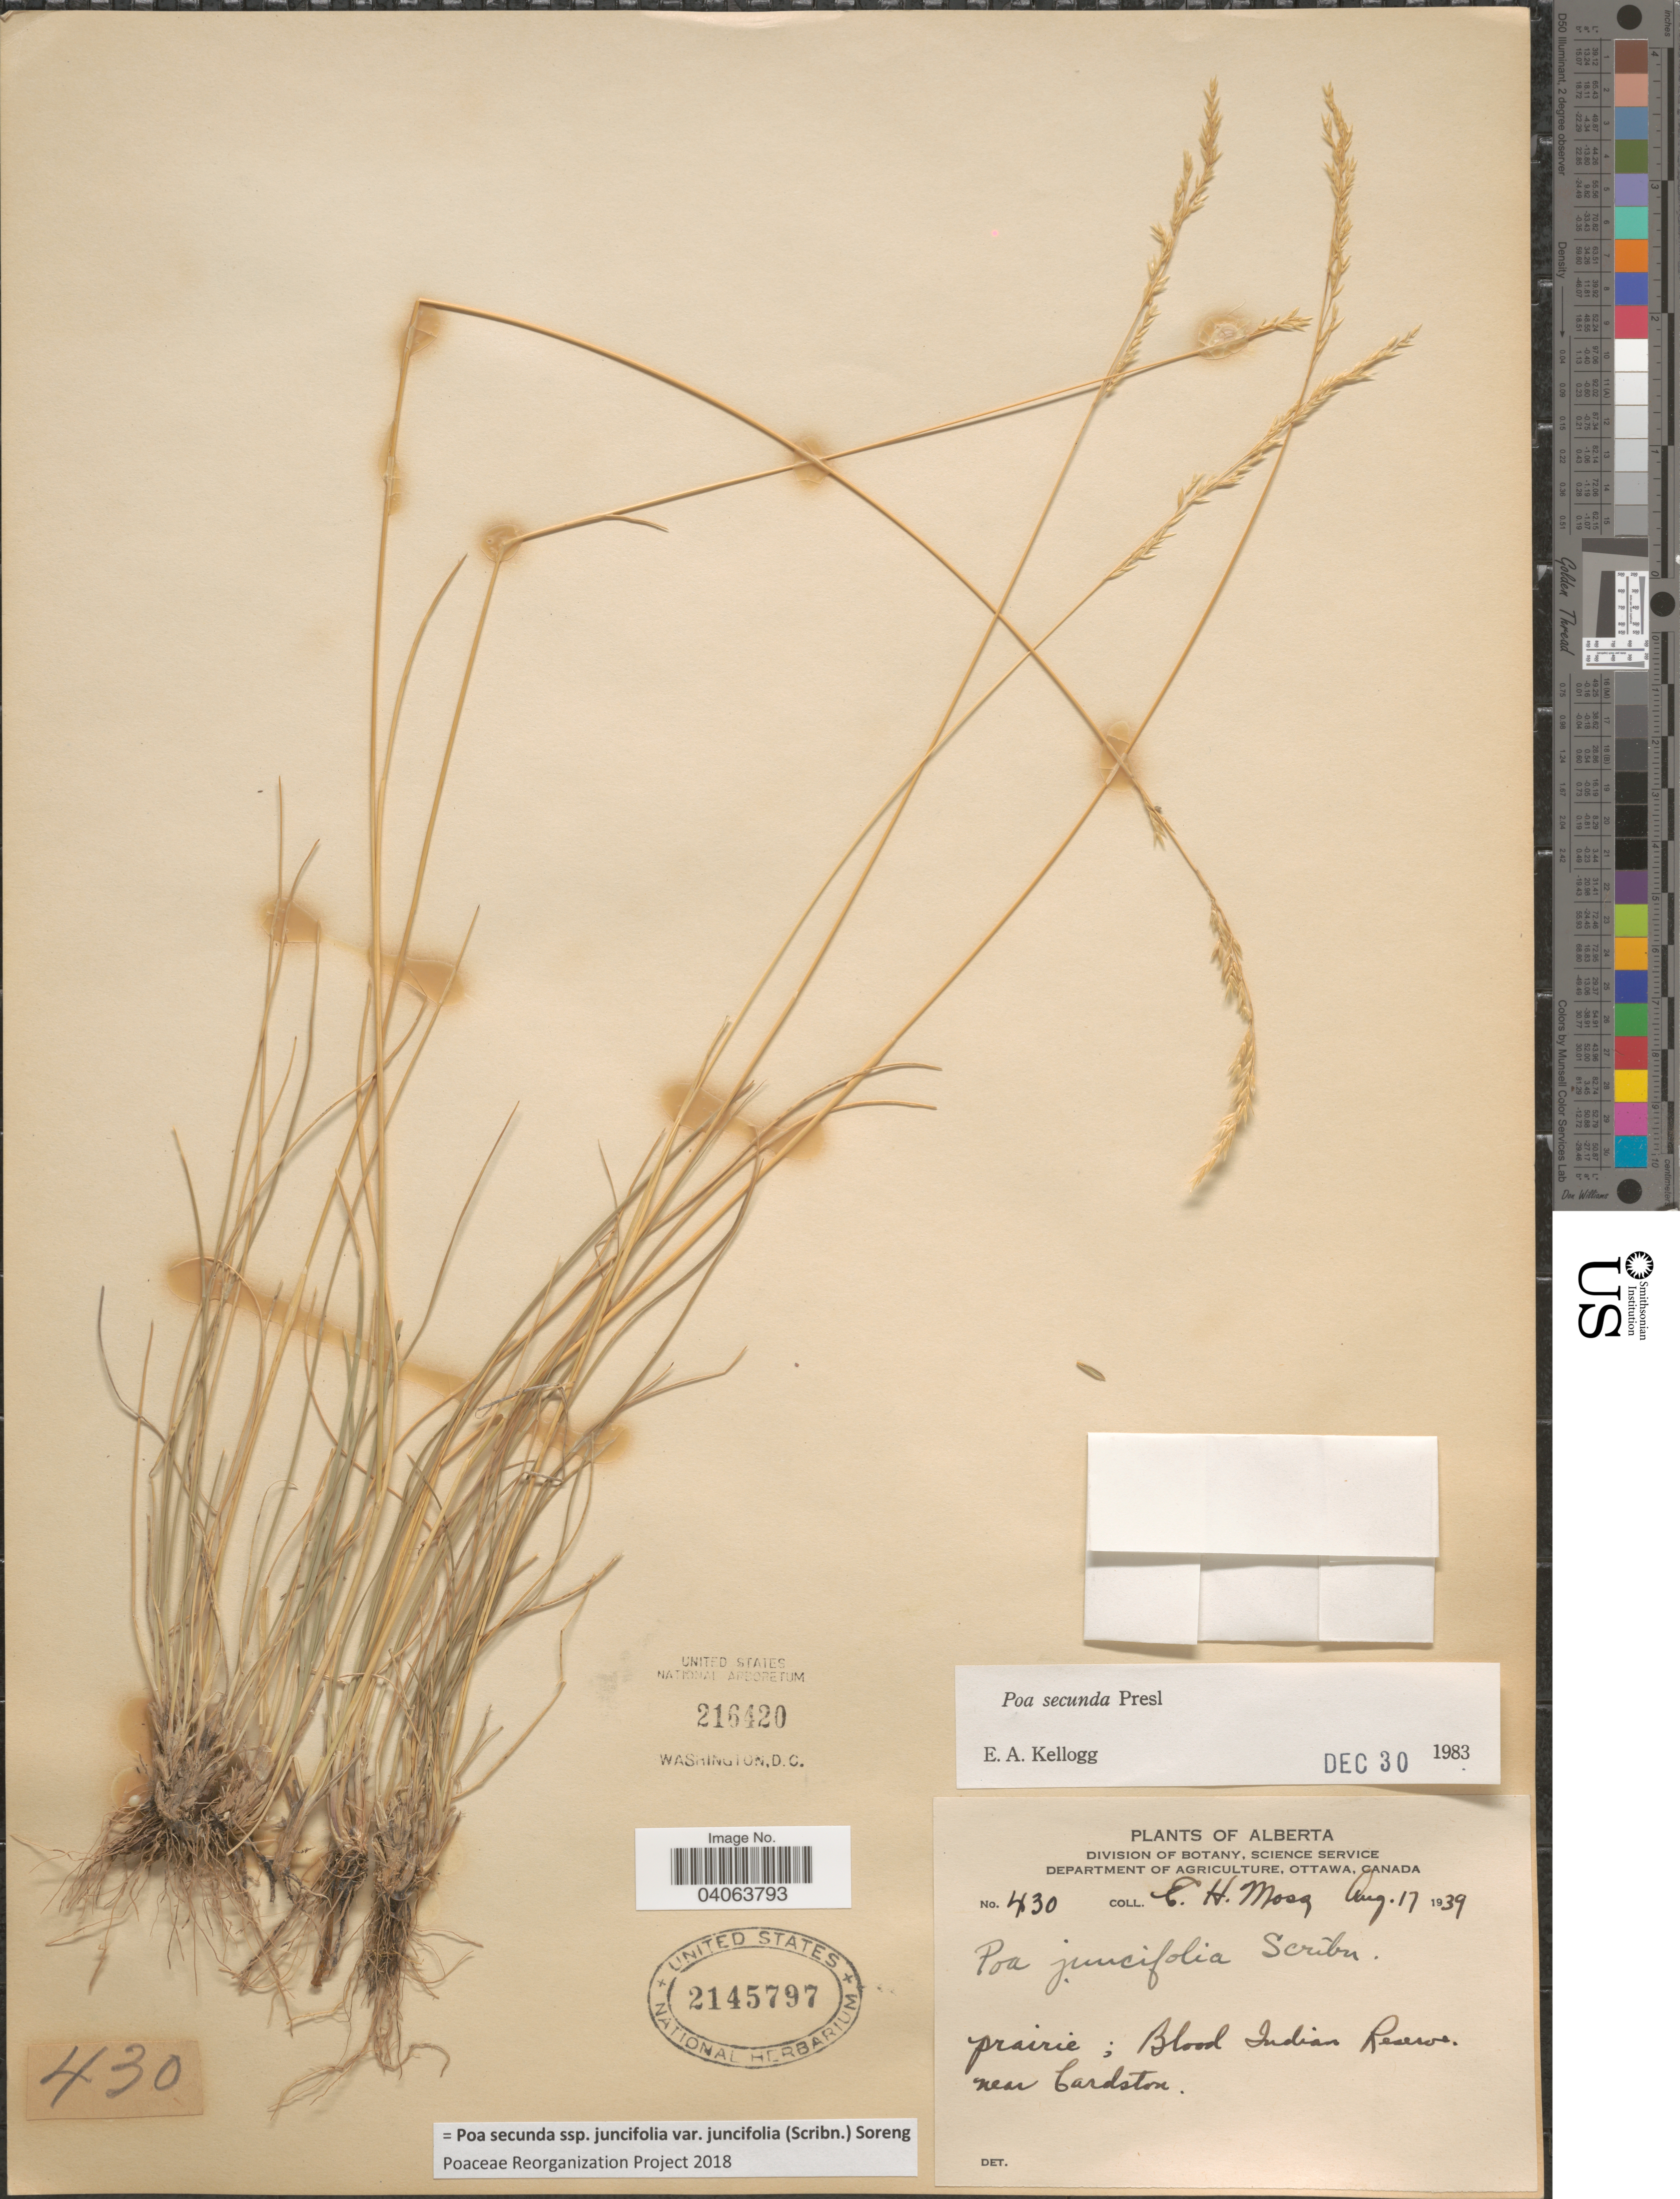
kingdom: Plantae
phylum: Tracheophyta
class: Liliopsida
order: Poales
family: Poaceae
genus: Poa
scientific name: Poa secunda subsp. juncifolia var. juncifolia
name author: (Scribn.) Soreng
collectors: E. Moss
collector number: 430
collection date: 1939-08-17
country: Canada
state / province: Alberta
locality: Prairie; Blood Indian Reserve near Cardston.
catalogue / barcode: US 2145797